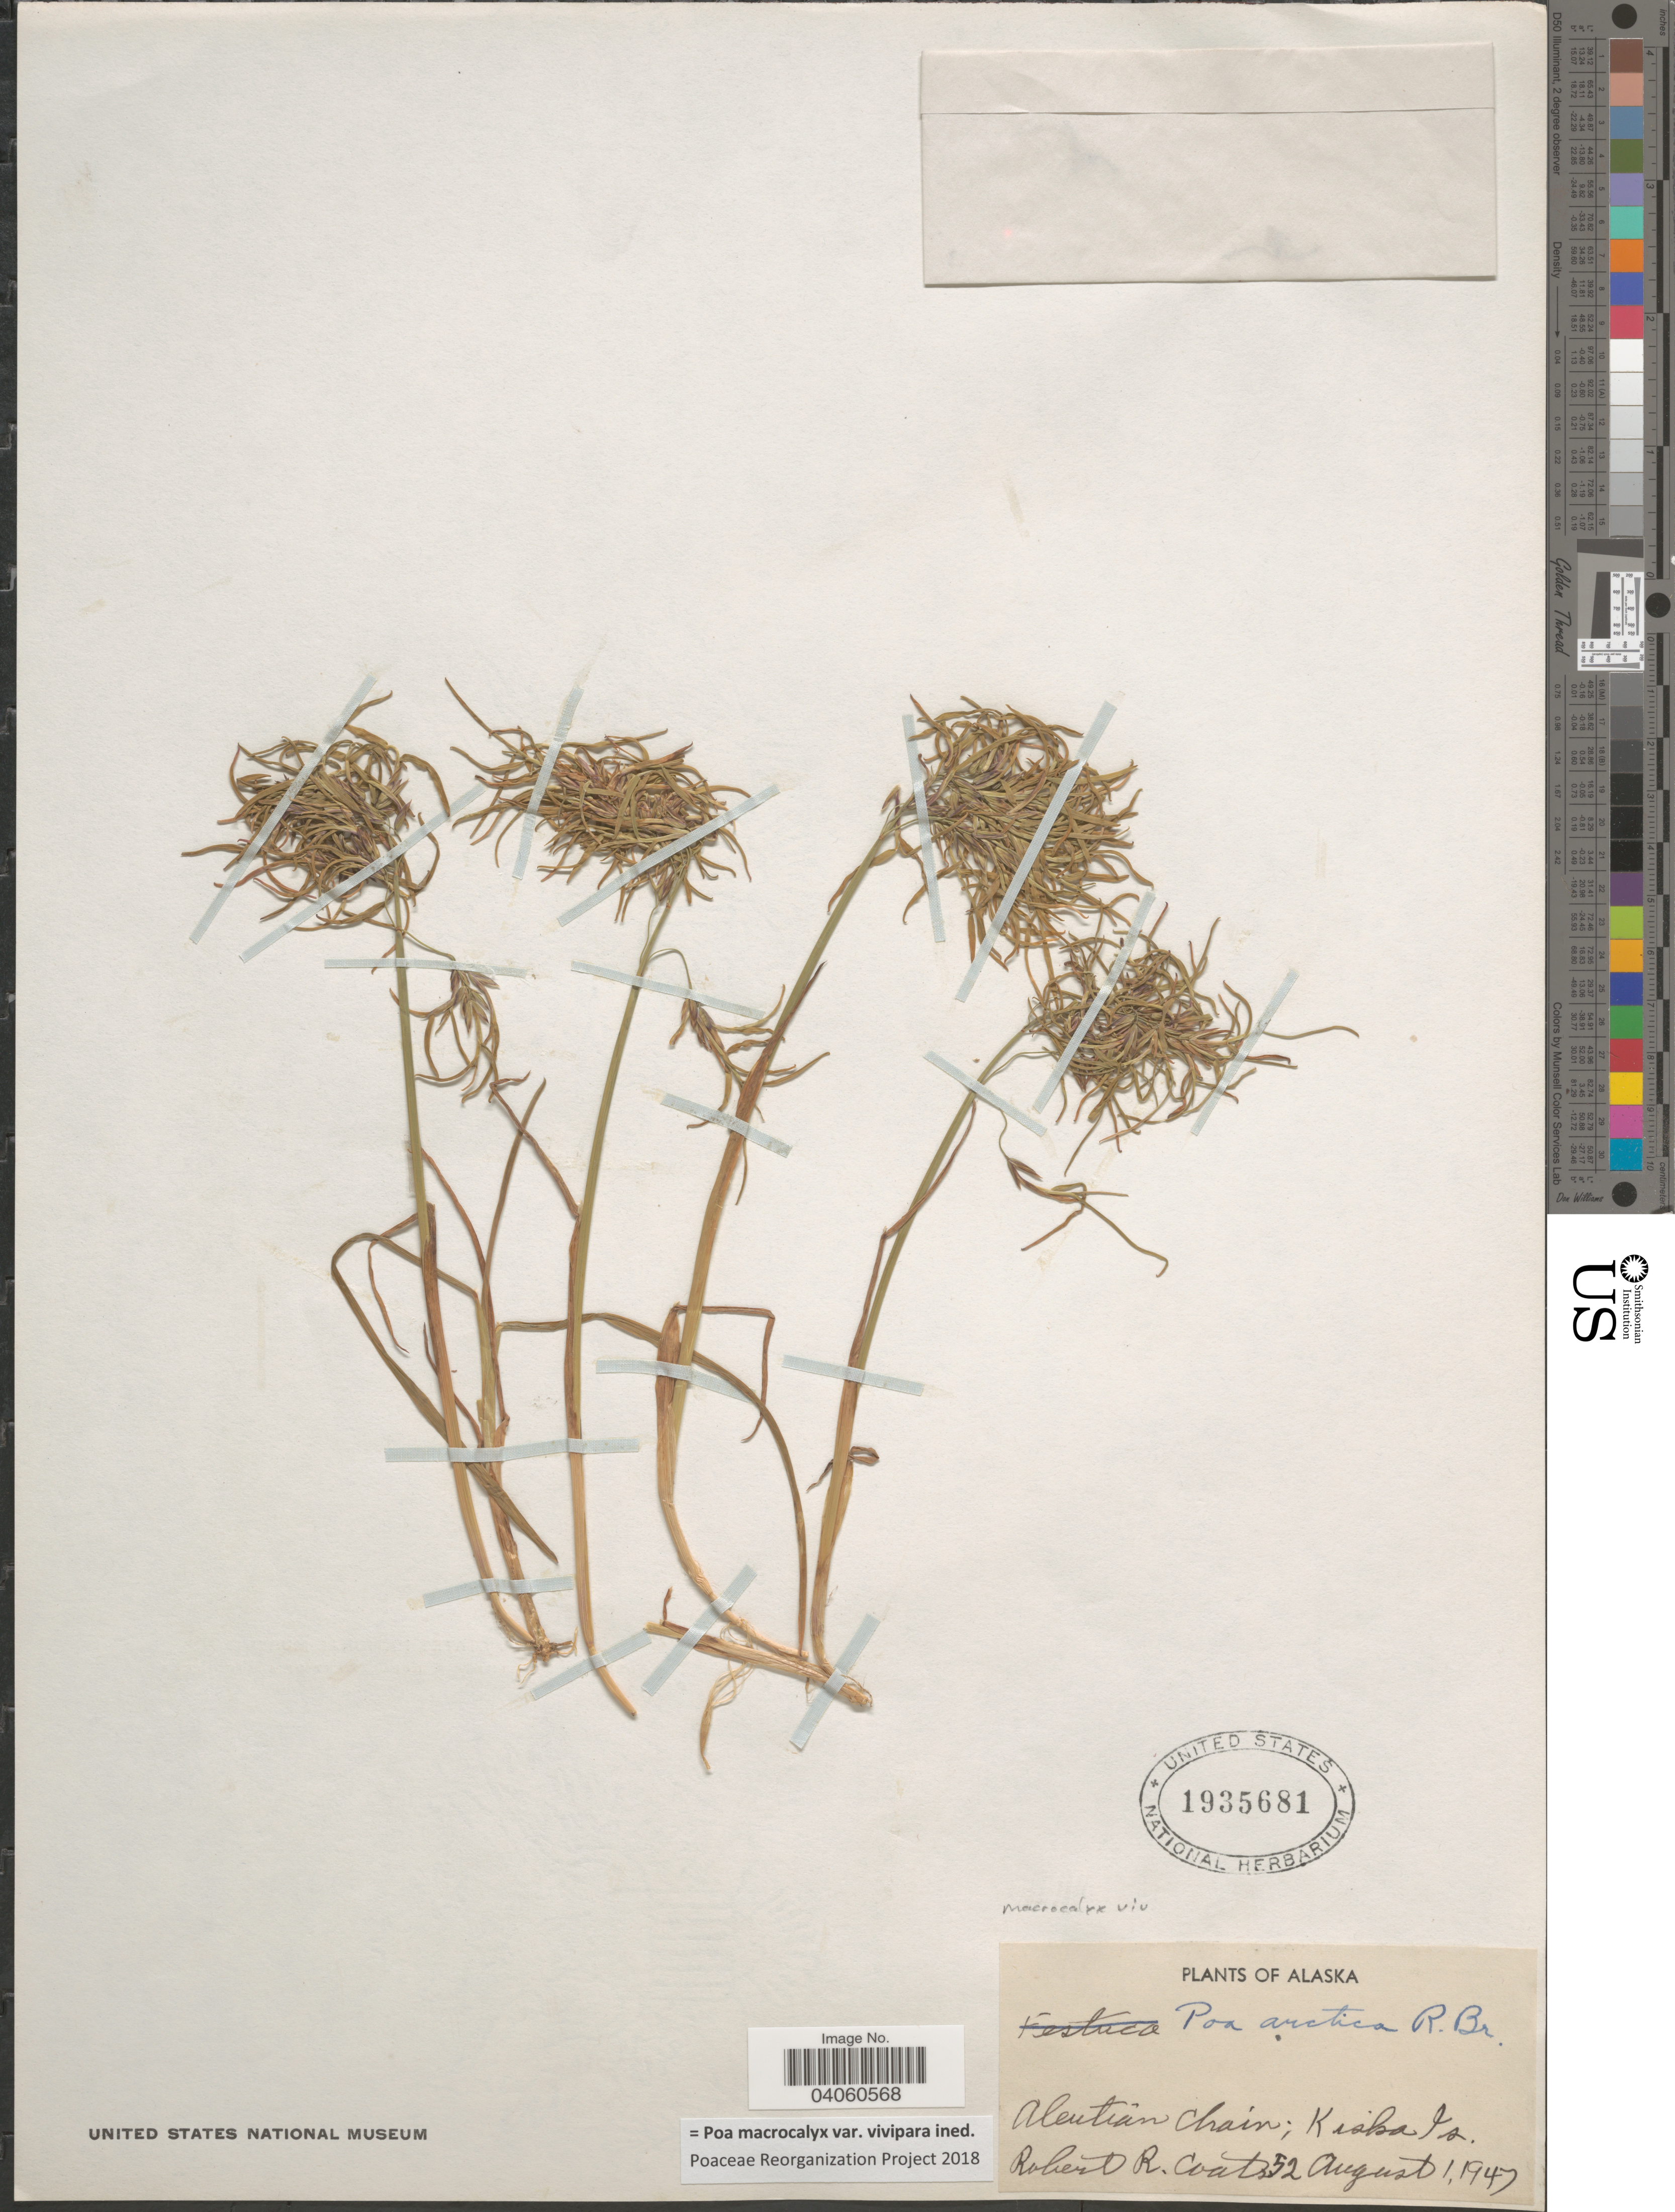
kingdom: Plantae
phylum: Tracheophyta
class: Liliopsida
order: Poales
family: Poaceae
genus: Poa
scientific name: Poa macrocalyx var. vivipara ined.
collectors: R. Coats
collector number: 52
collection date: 1947-08-01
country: United States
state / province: Alaska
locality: Aleutian Chain; Kiska Is.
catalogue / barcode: US 1935681